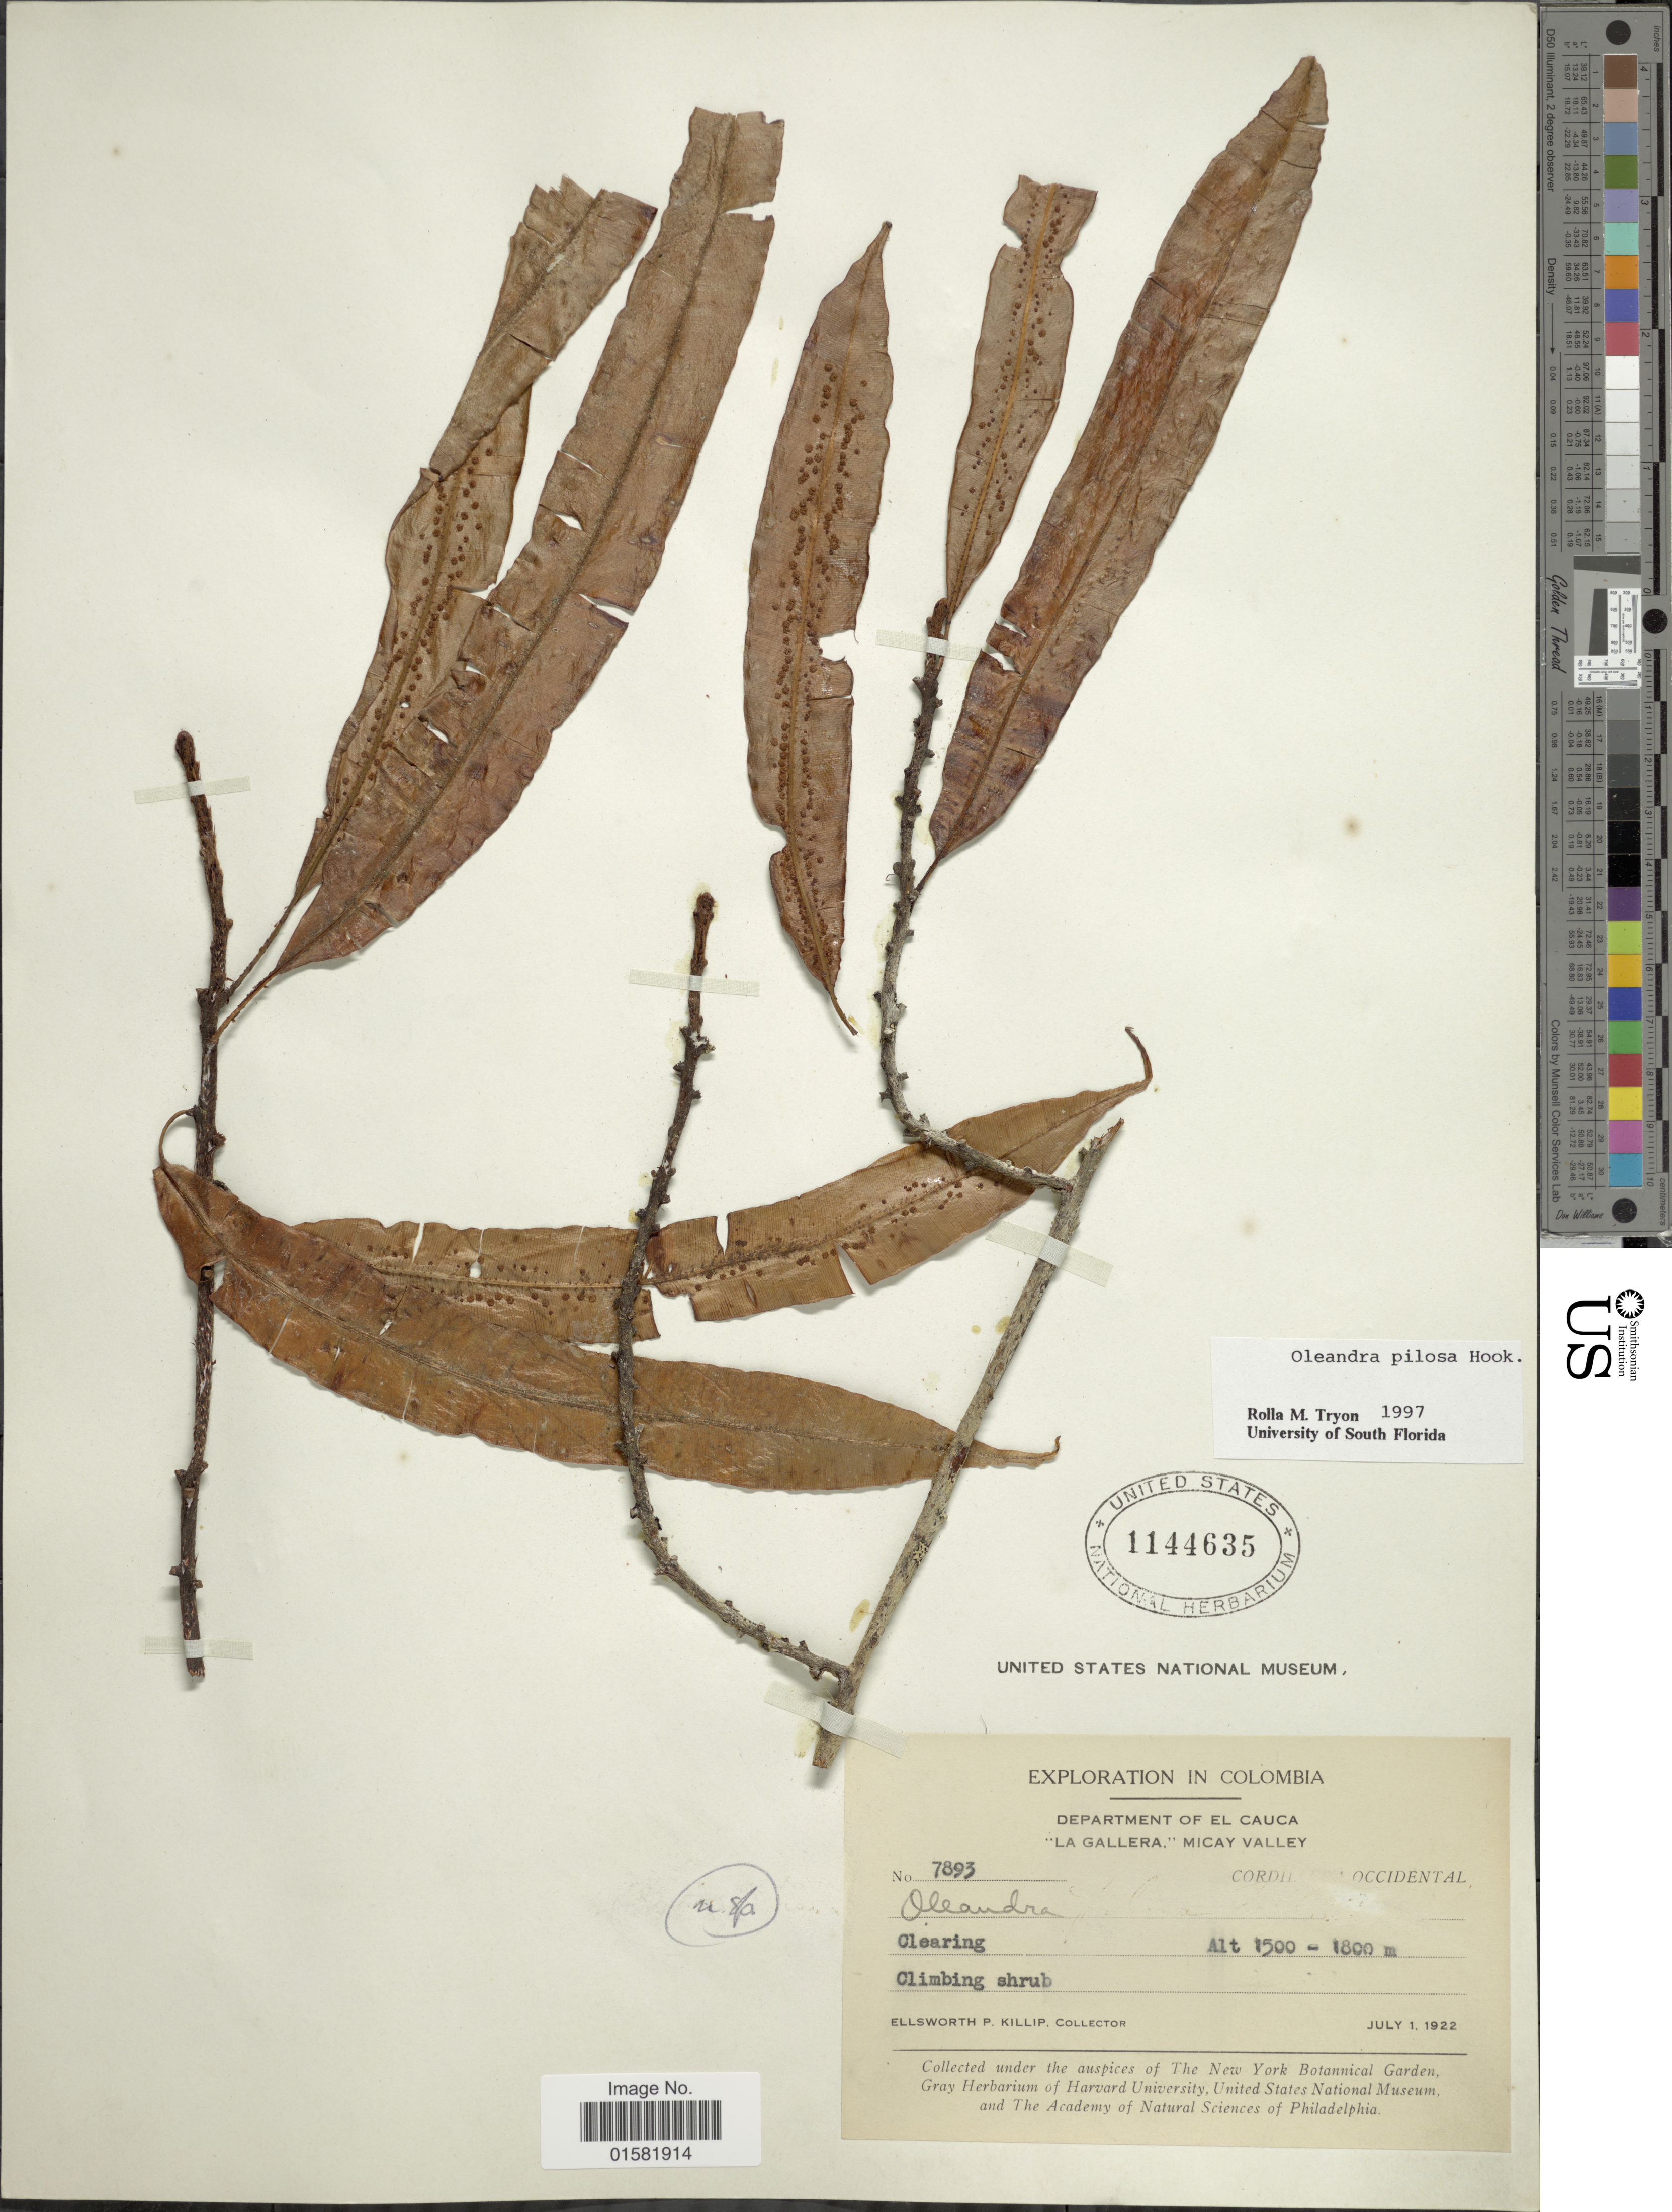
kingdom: Plantae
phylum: Tracheophyta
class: Polypodiopsida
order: Polypodiales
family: Oleandraceae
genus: Oleandra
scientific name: Oleandra pilosa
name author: Hook.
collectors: E. P. Killip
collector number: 7893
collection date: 1922-07-01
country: Colombia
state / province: Valle del Cauca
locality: Colombia, Department of El Cauca, "La Gallera,"Micay Valley, Cordillera Occidental.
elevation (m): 1500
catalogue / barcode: US 1144635